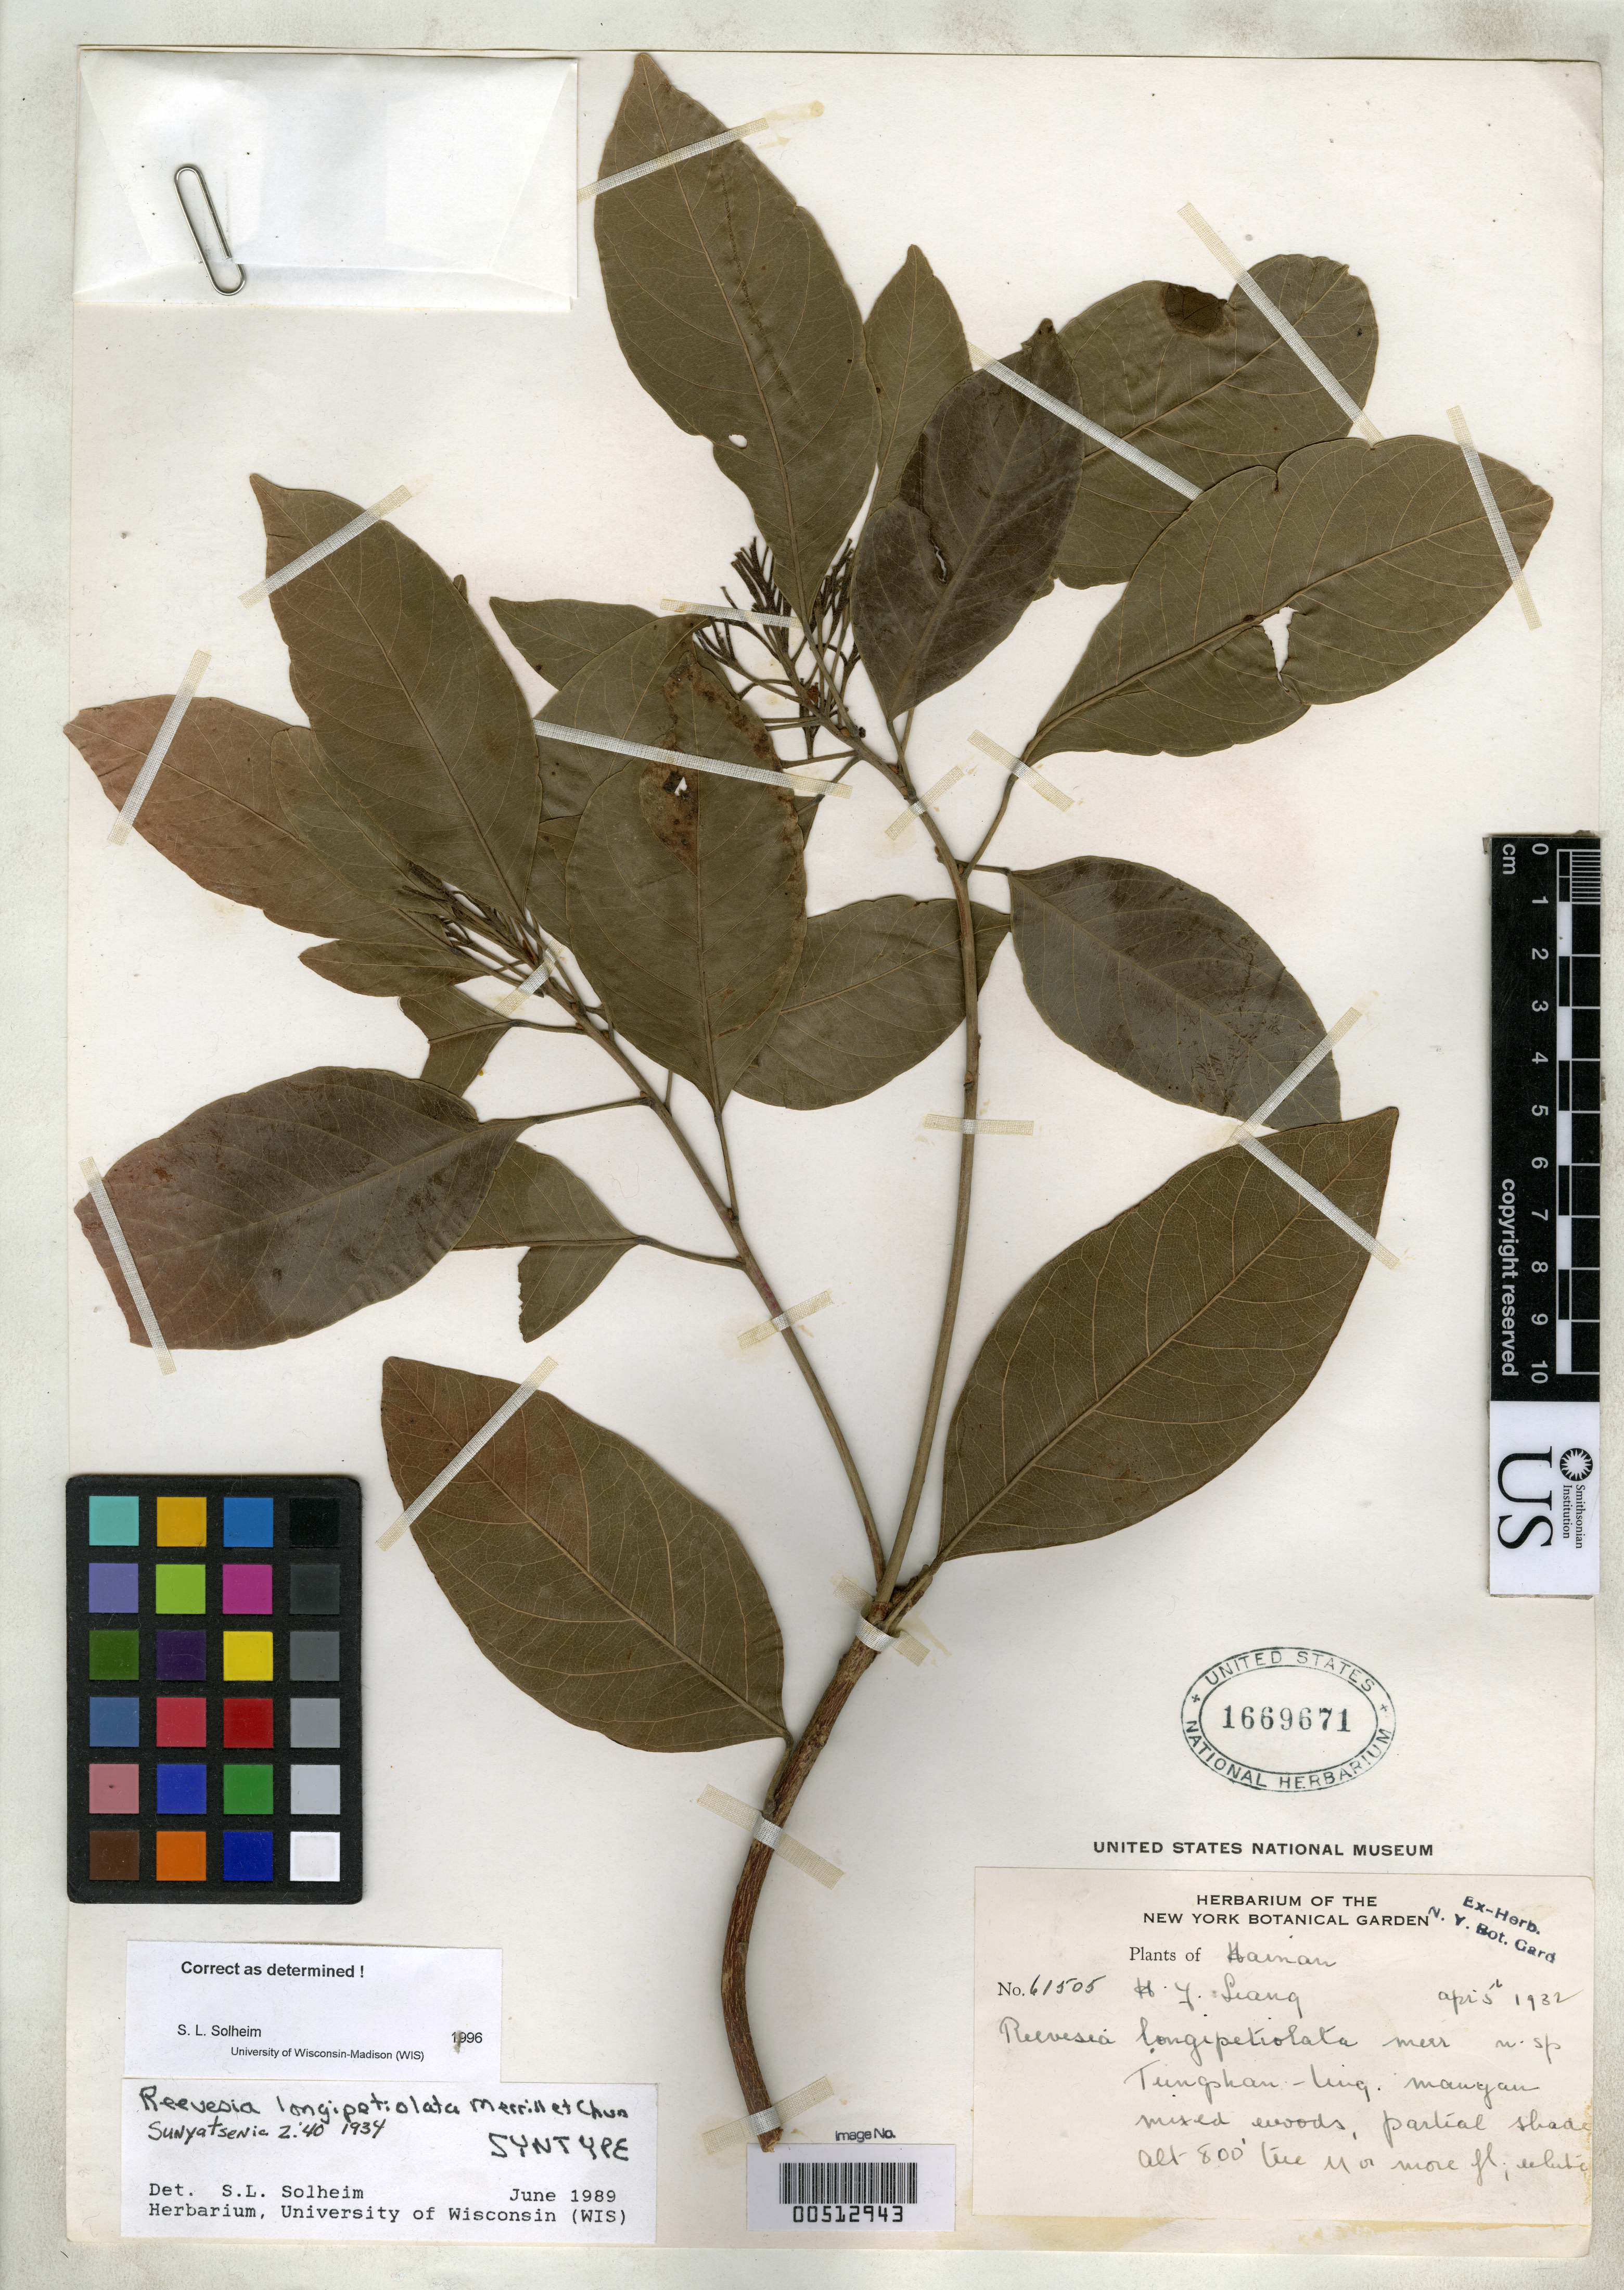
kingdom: Plantae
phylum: Tracheophyta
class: Magnoliopsida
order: Malvales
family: Malvaceae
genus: Reevesia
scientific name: Reevesia longipetiolata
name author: Merr. & Chun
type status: Isotype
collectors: H. Y. Liang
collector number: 61505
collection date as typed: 05 Apr 1932 to 06 Apr 1932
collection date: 1932-04-05/1932-04-06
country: China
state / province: Hainan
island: Hainan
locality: Tungshan-ling, Manyin.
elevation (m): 244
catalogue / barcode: US 1669671